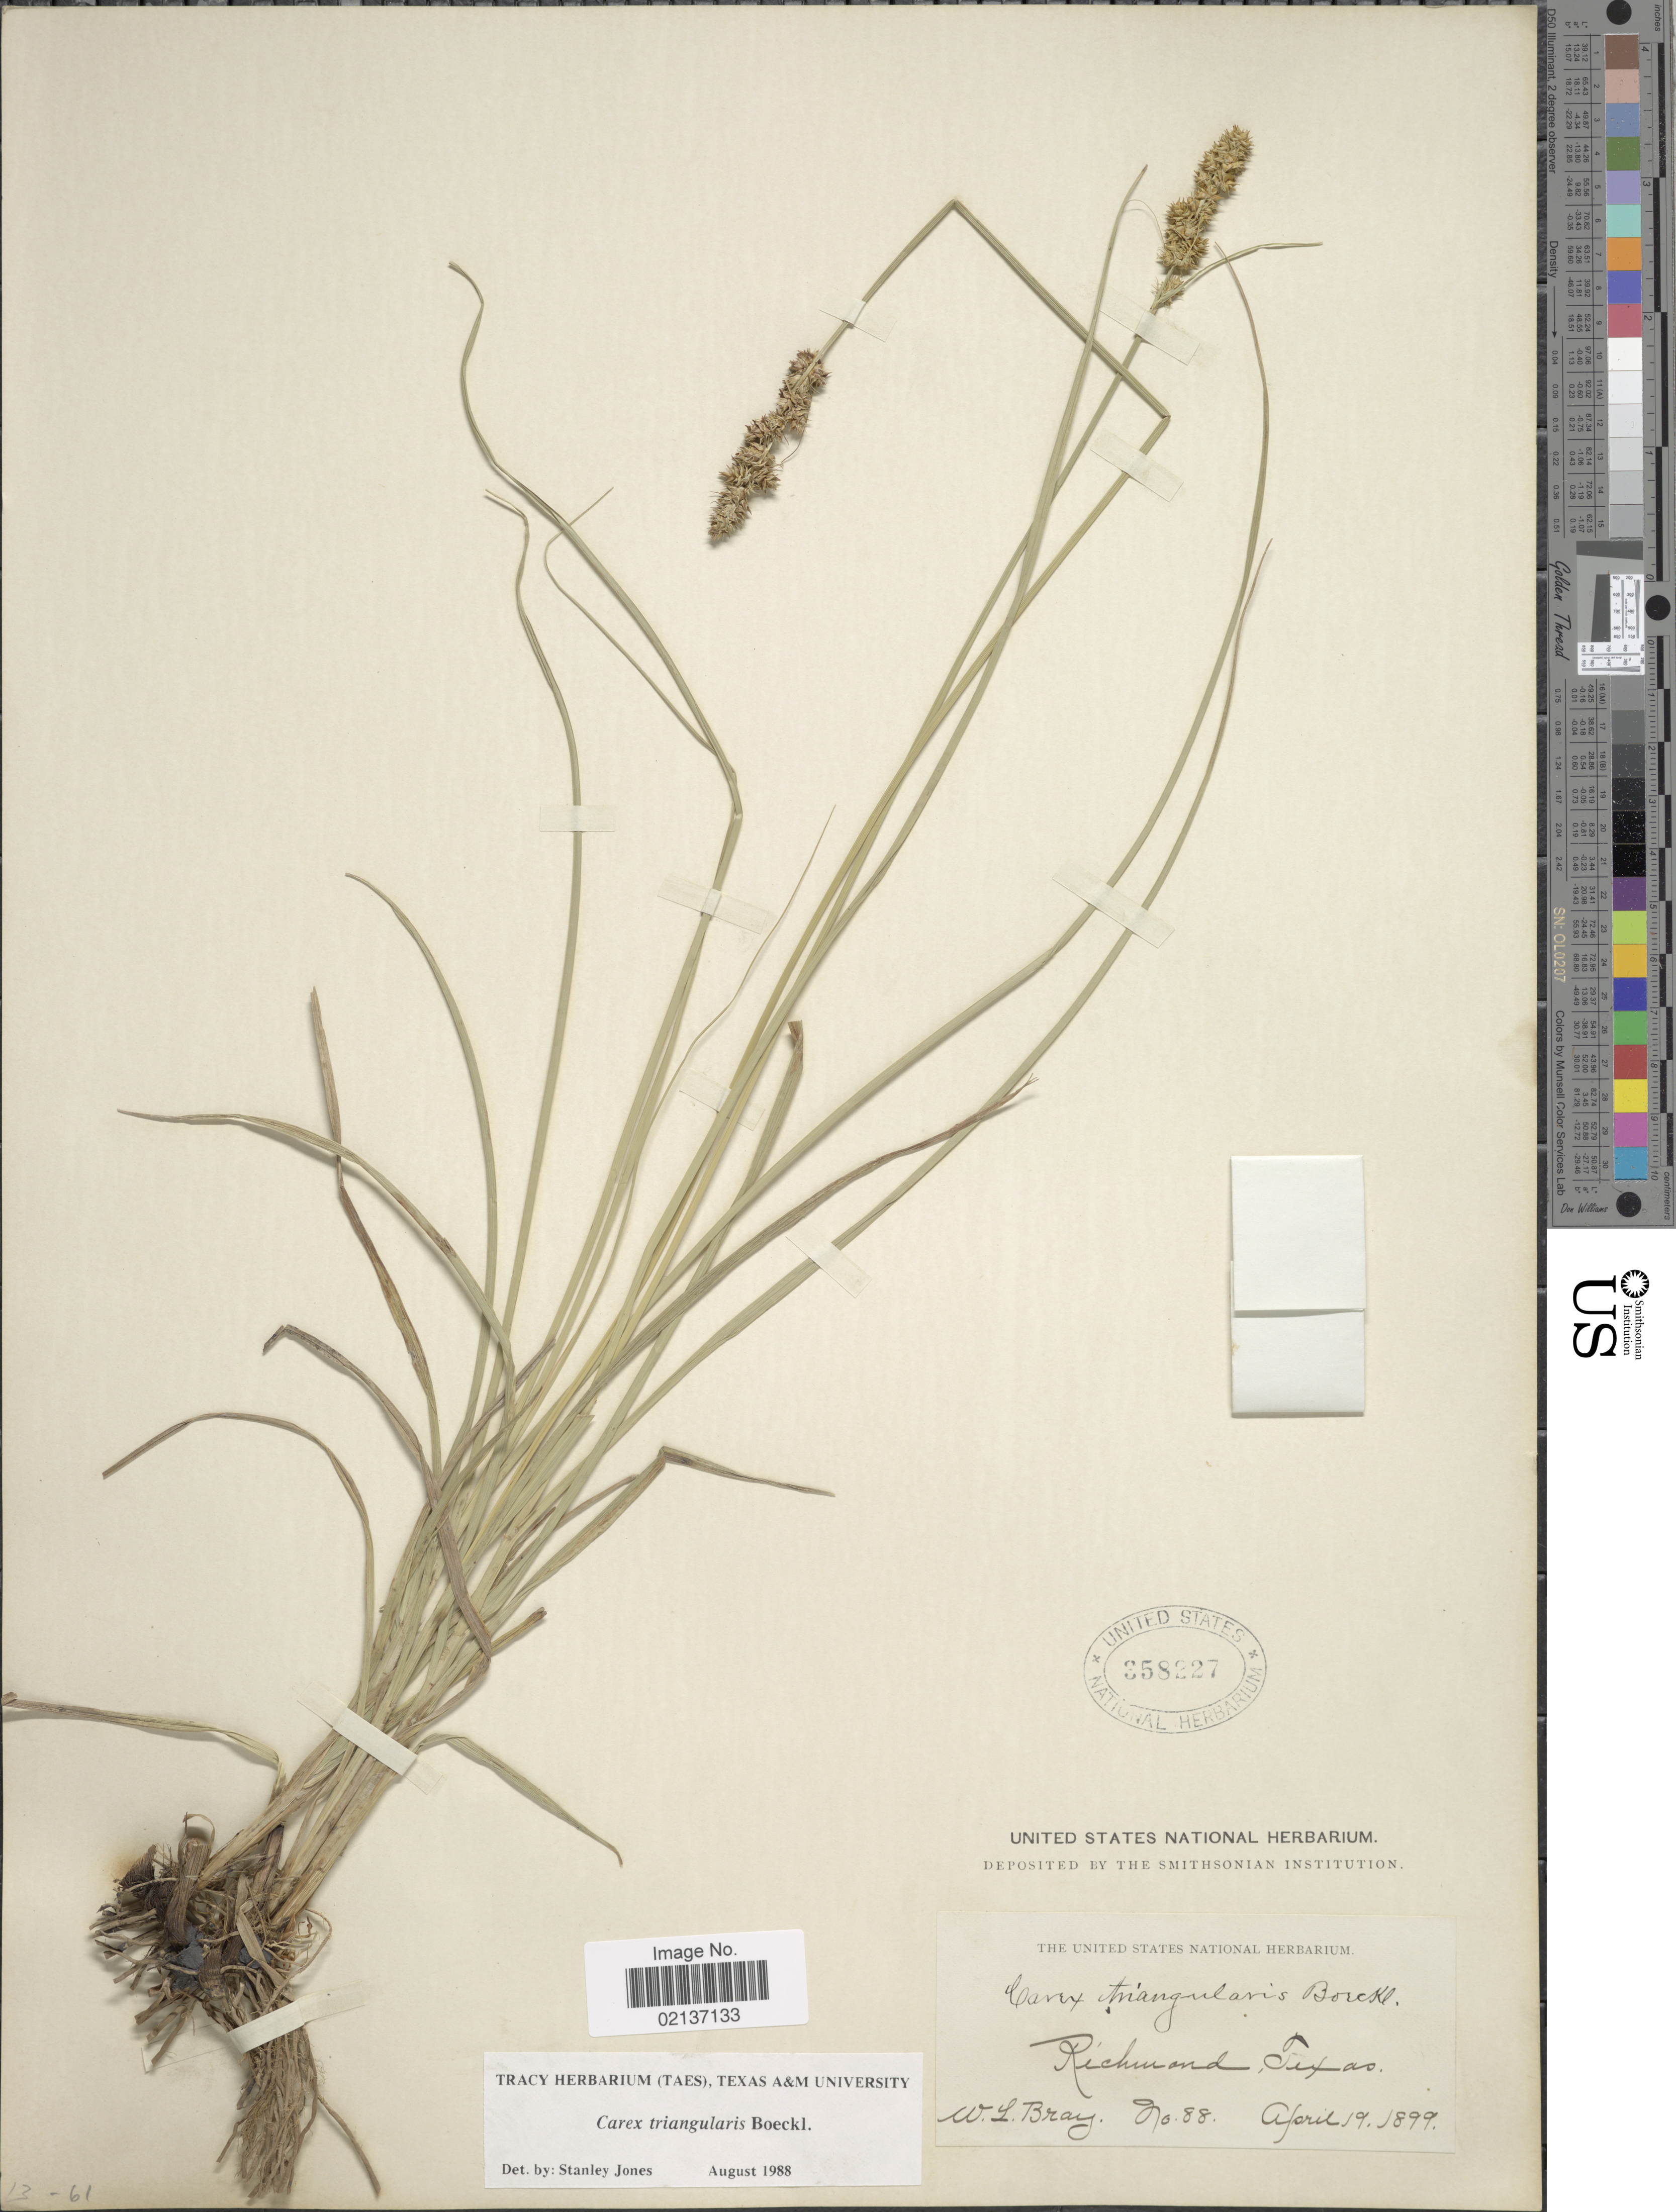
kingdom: Plantae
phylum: Tracheophyta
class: Liliopsida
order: Poales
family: Cyperaceae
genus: Carex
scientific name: Carex triangularis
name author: Boeckeler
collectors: W. L. Bray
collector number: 88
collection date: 1899-04-19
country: United States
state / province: Texas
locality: Richmond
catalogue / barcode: US 358227